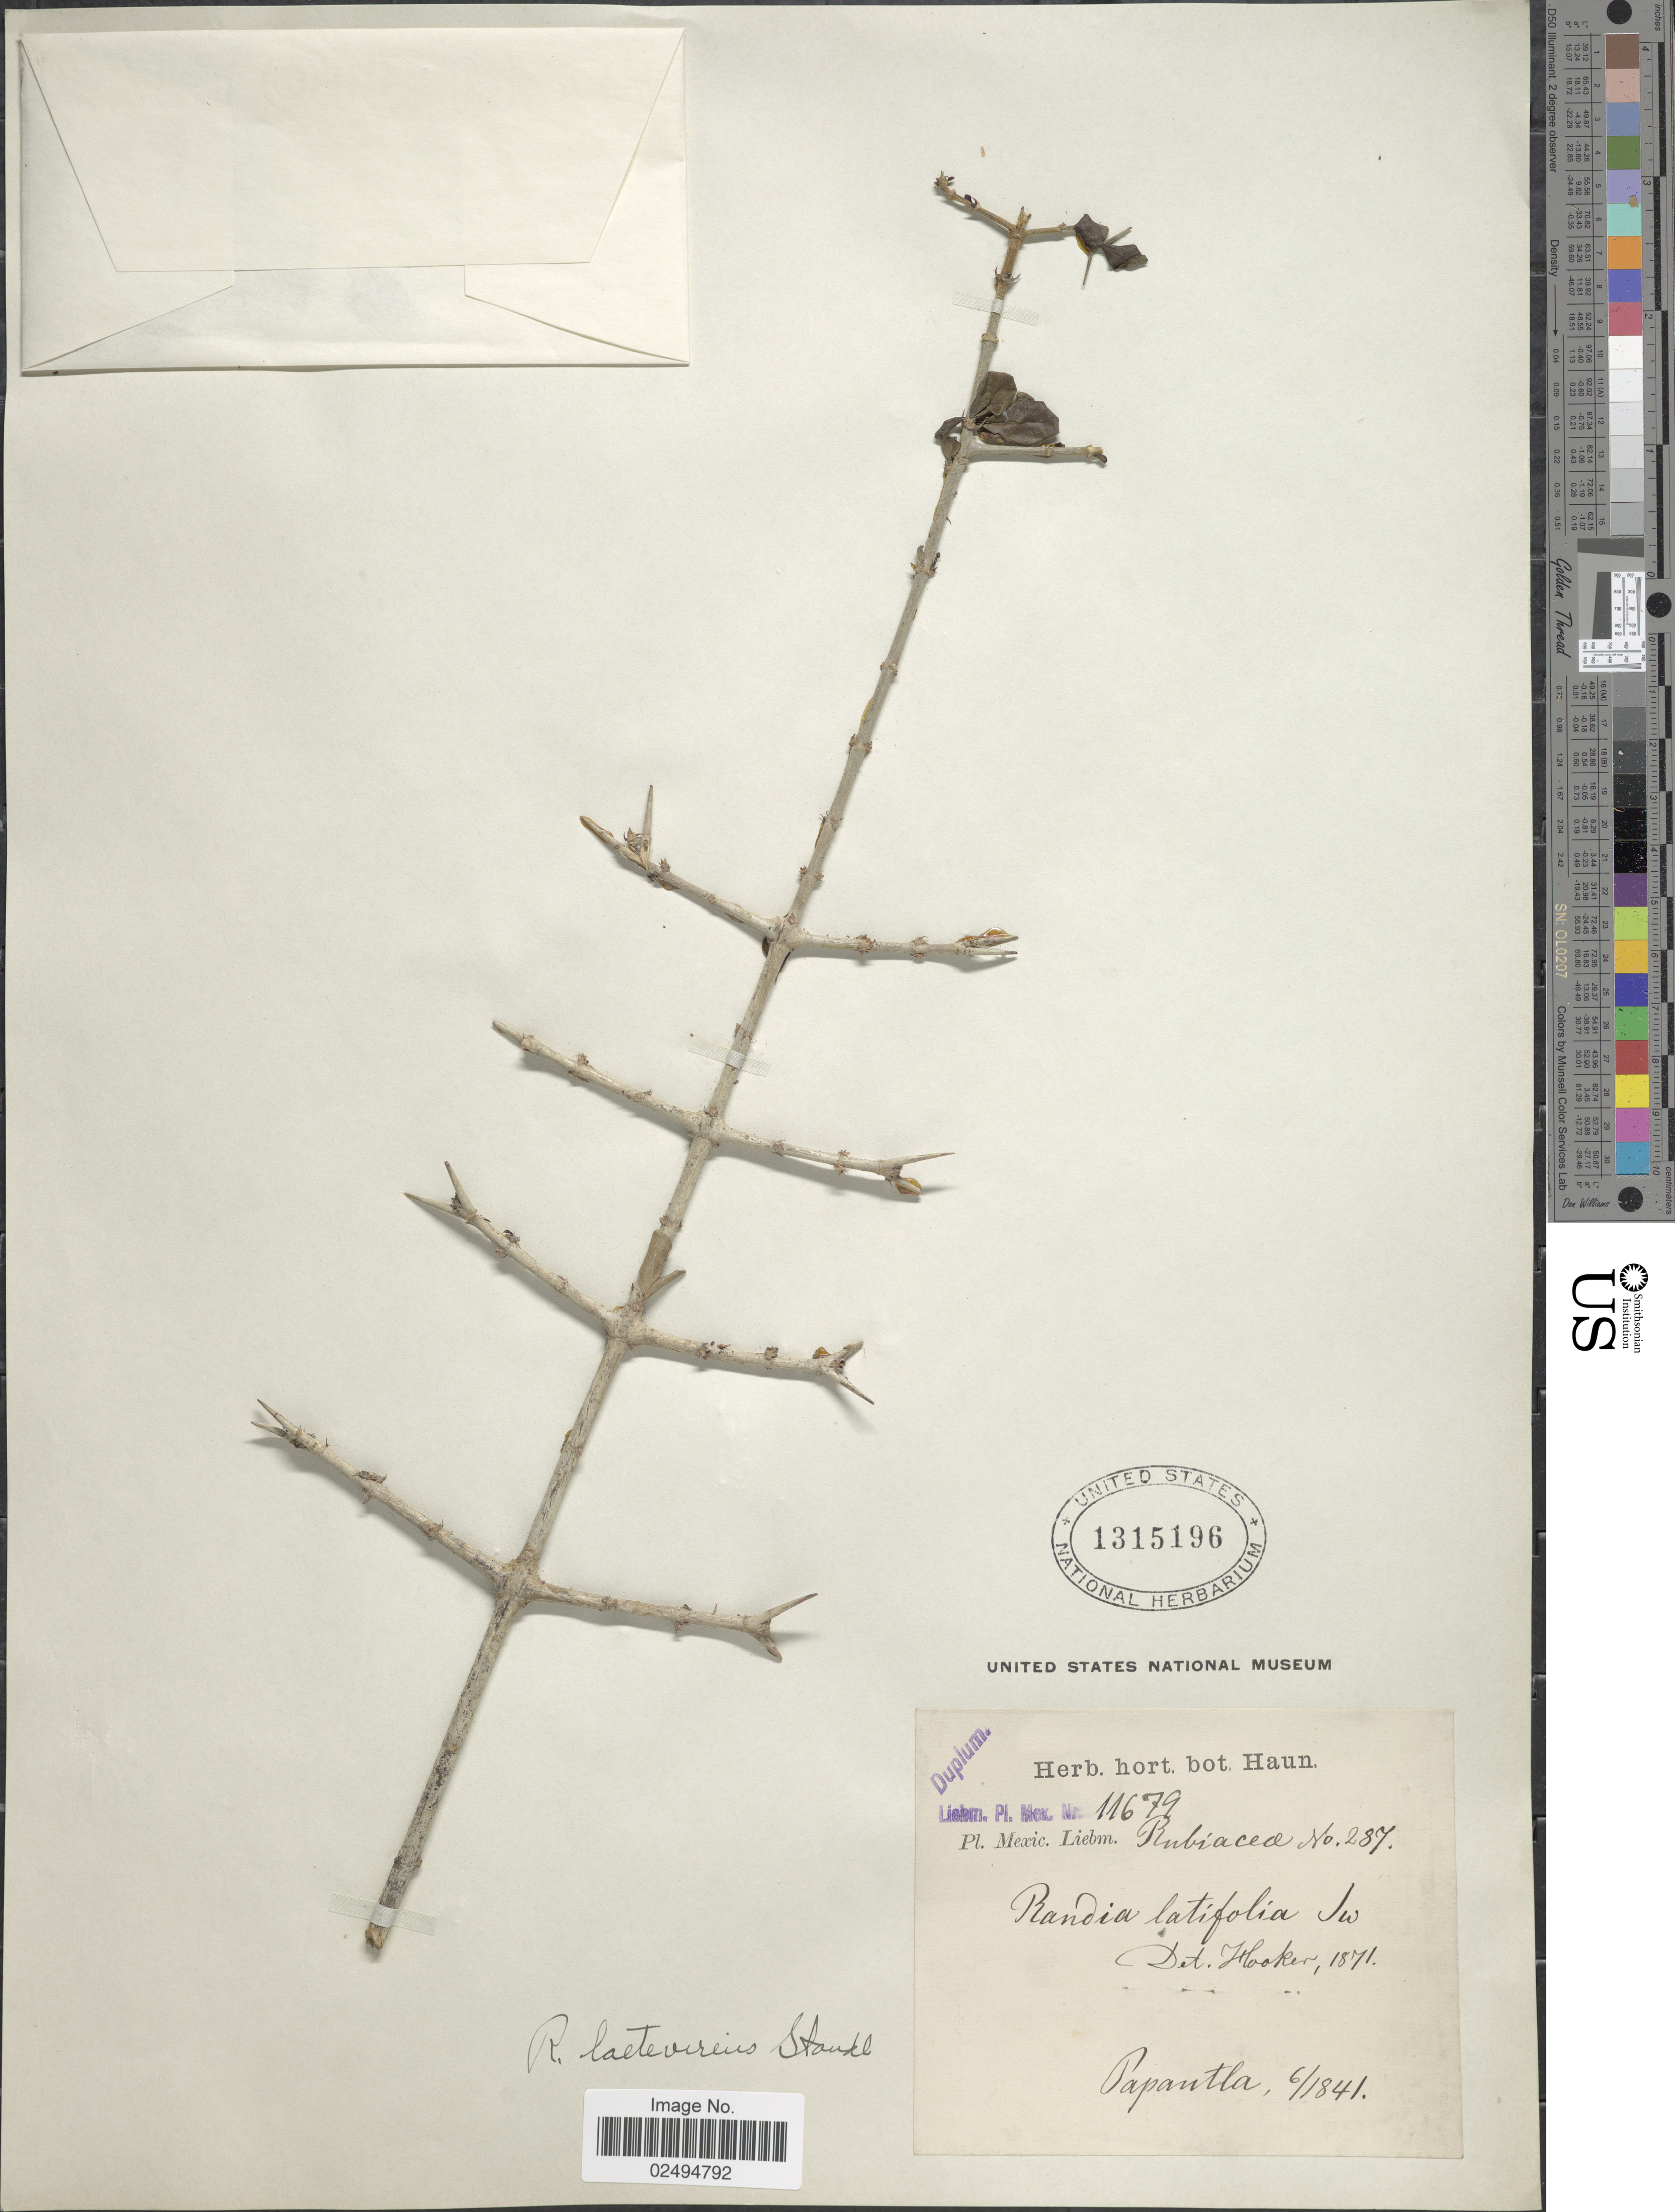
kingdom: Plantae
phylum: Tracheophyta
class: Magnoliopsida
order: Gentianales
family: Rubiaceae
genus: Randia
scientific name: Randia laetevirens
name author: Standl.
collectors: Liebmann, --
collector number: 11679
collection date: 1841-06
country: Mexico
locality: Papantla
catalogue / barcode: US 1315196